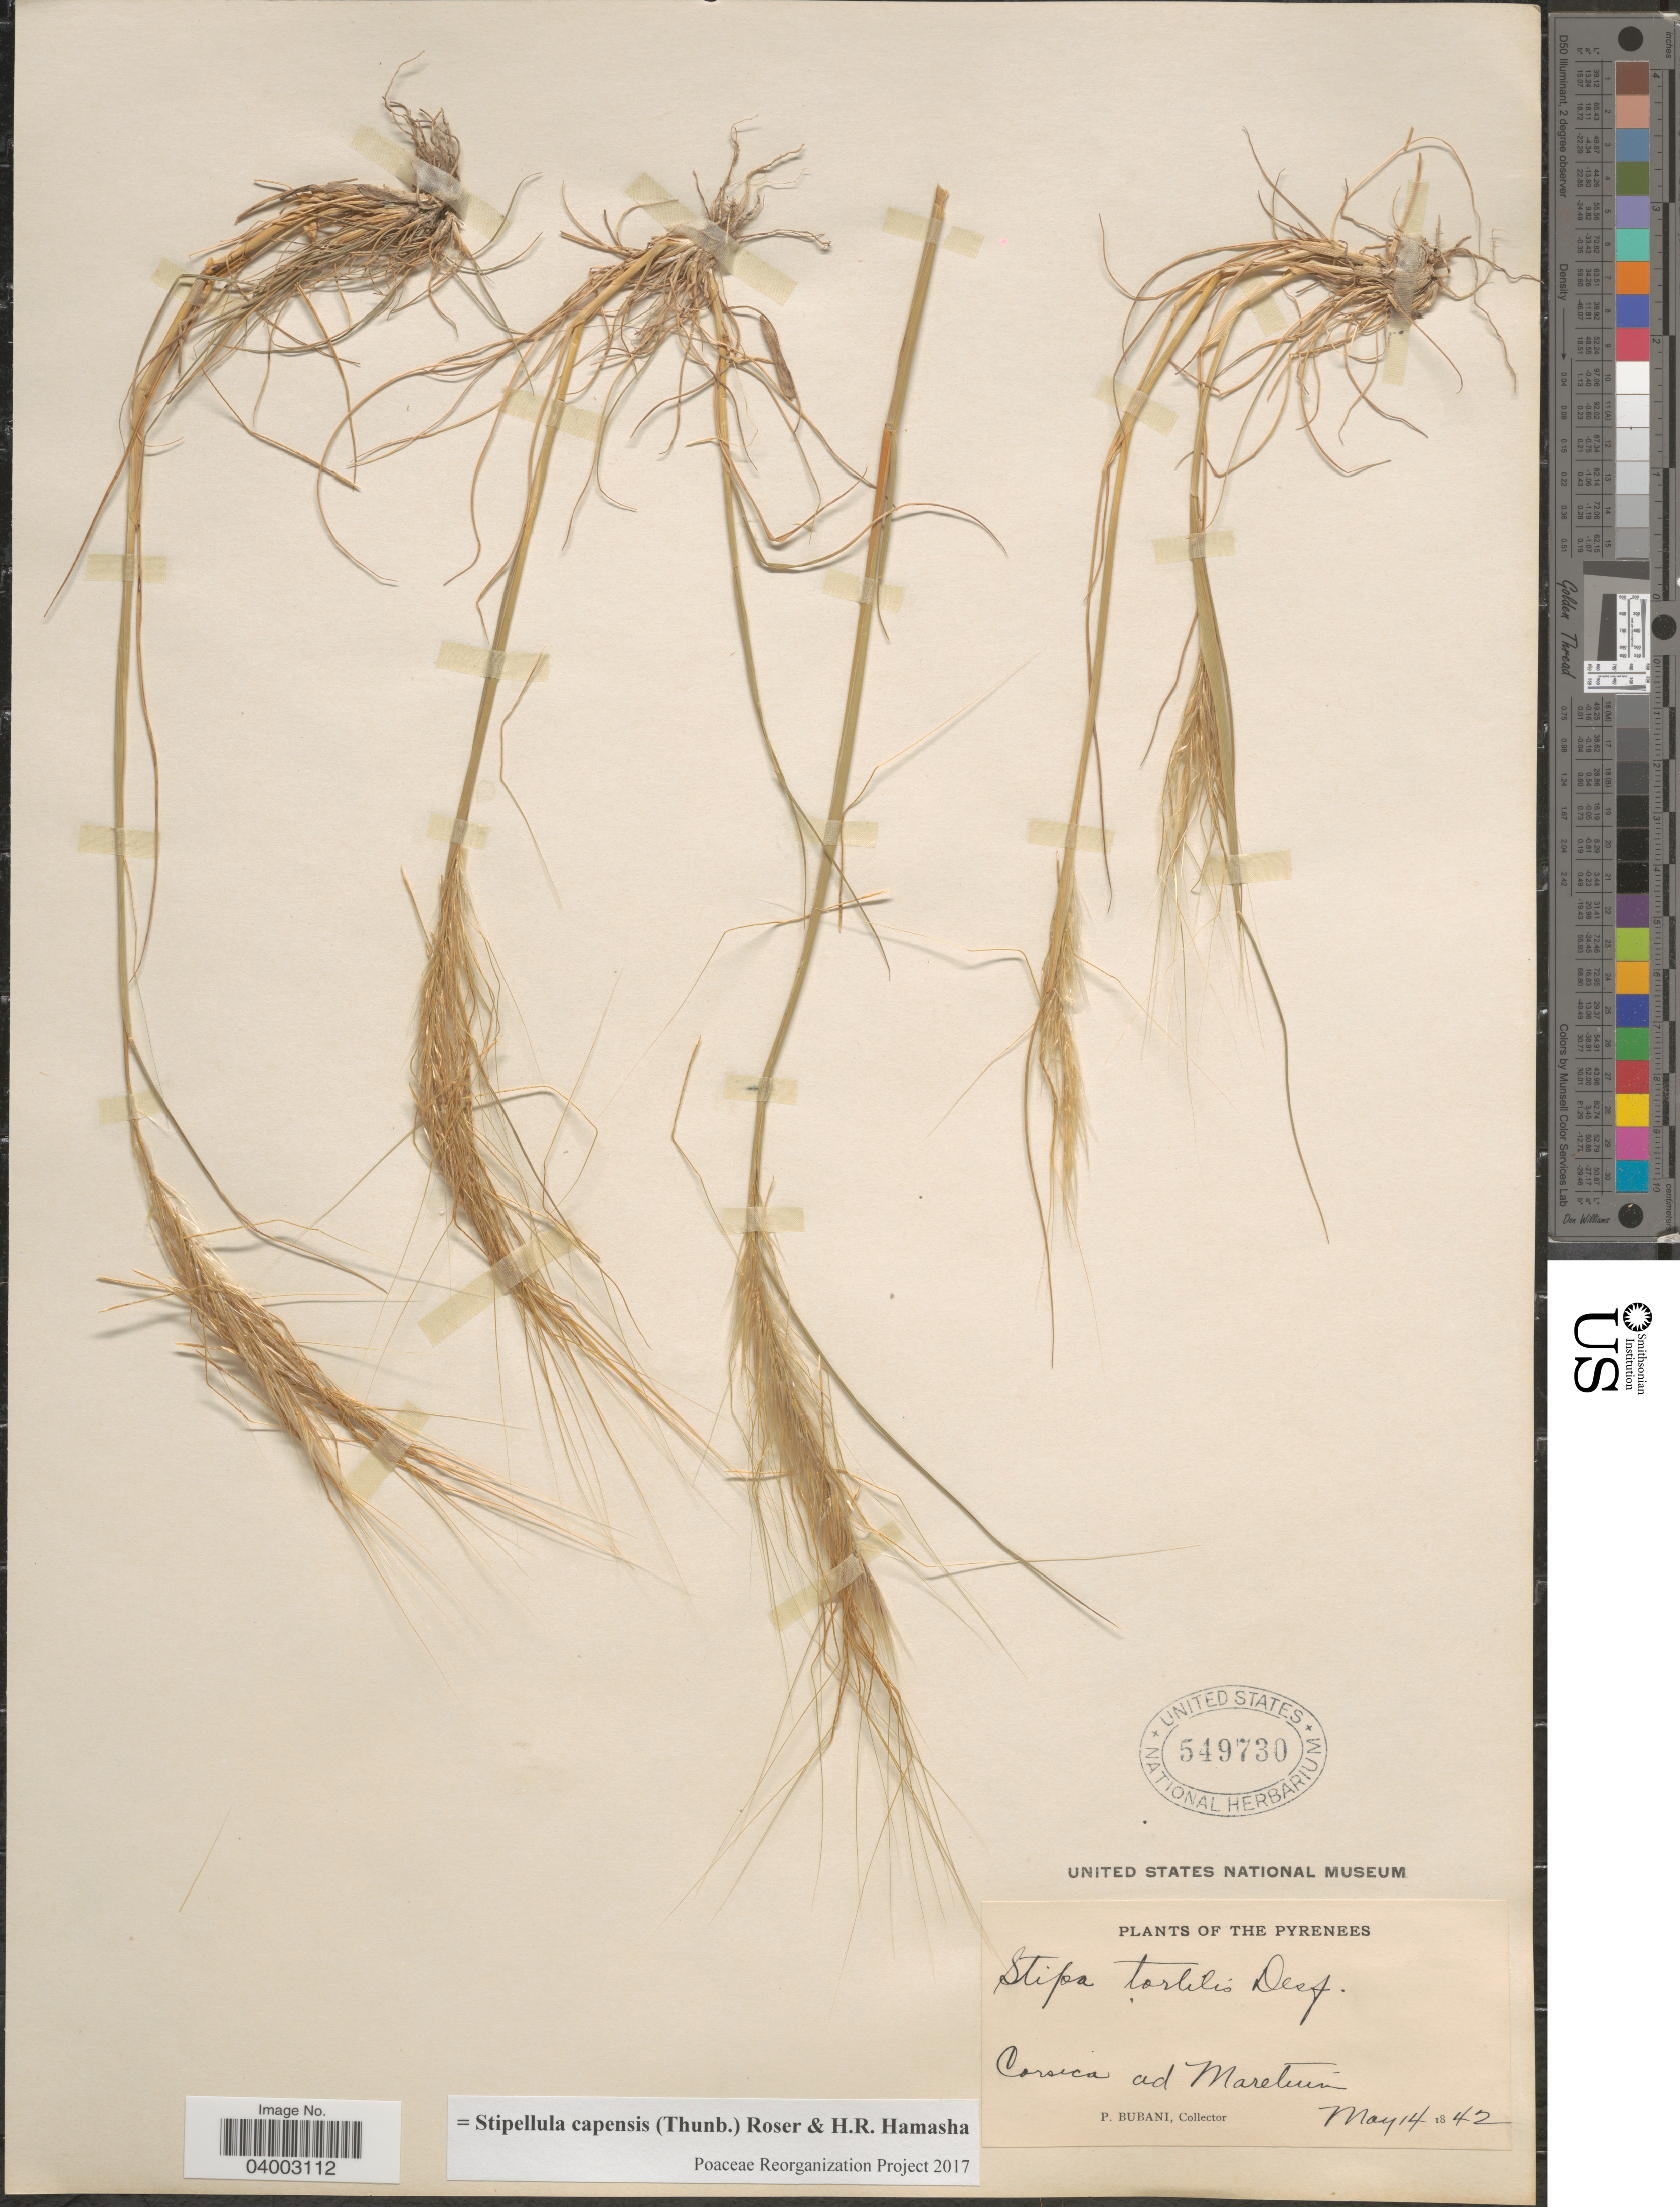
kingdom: Plantae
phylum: Tracheophyta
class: Liliopsida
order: Poales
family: Poaceae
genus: Stipellula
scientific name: Stipellula capensis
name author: (Thunb.) Röser & H. R. Hamasha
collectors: P. Bubani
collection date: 1842-05-14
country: France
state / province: Corsica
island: Corse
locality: Pyrenees. Corsica ad Maritime.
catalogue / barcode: US 549730